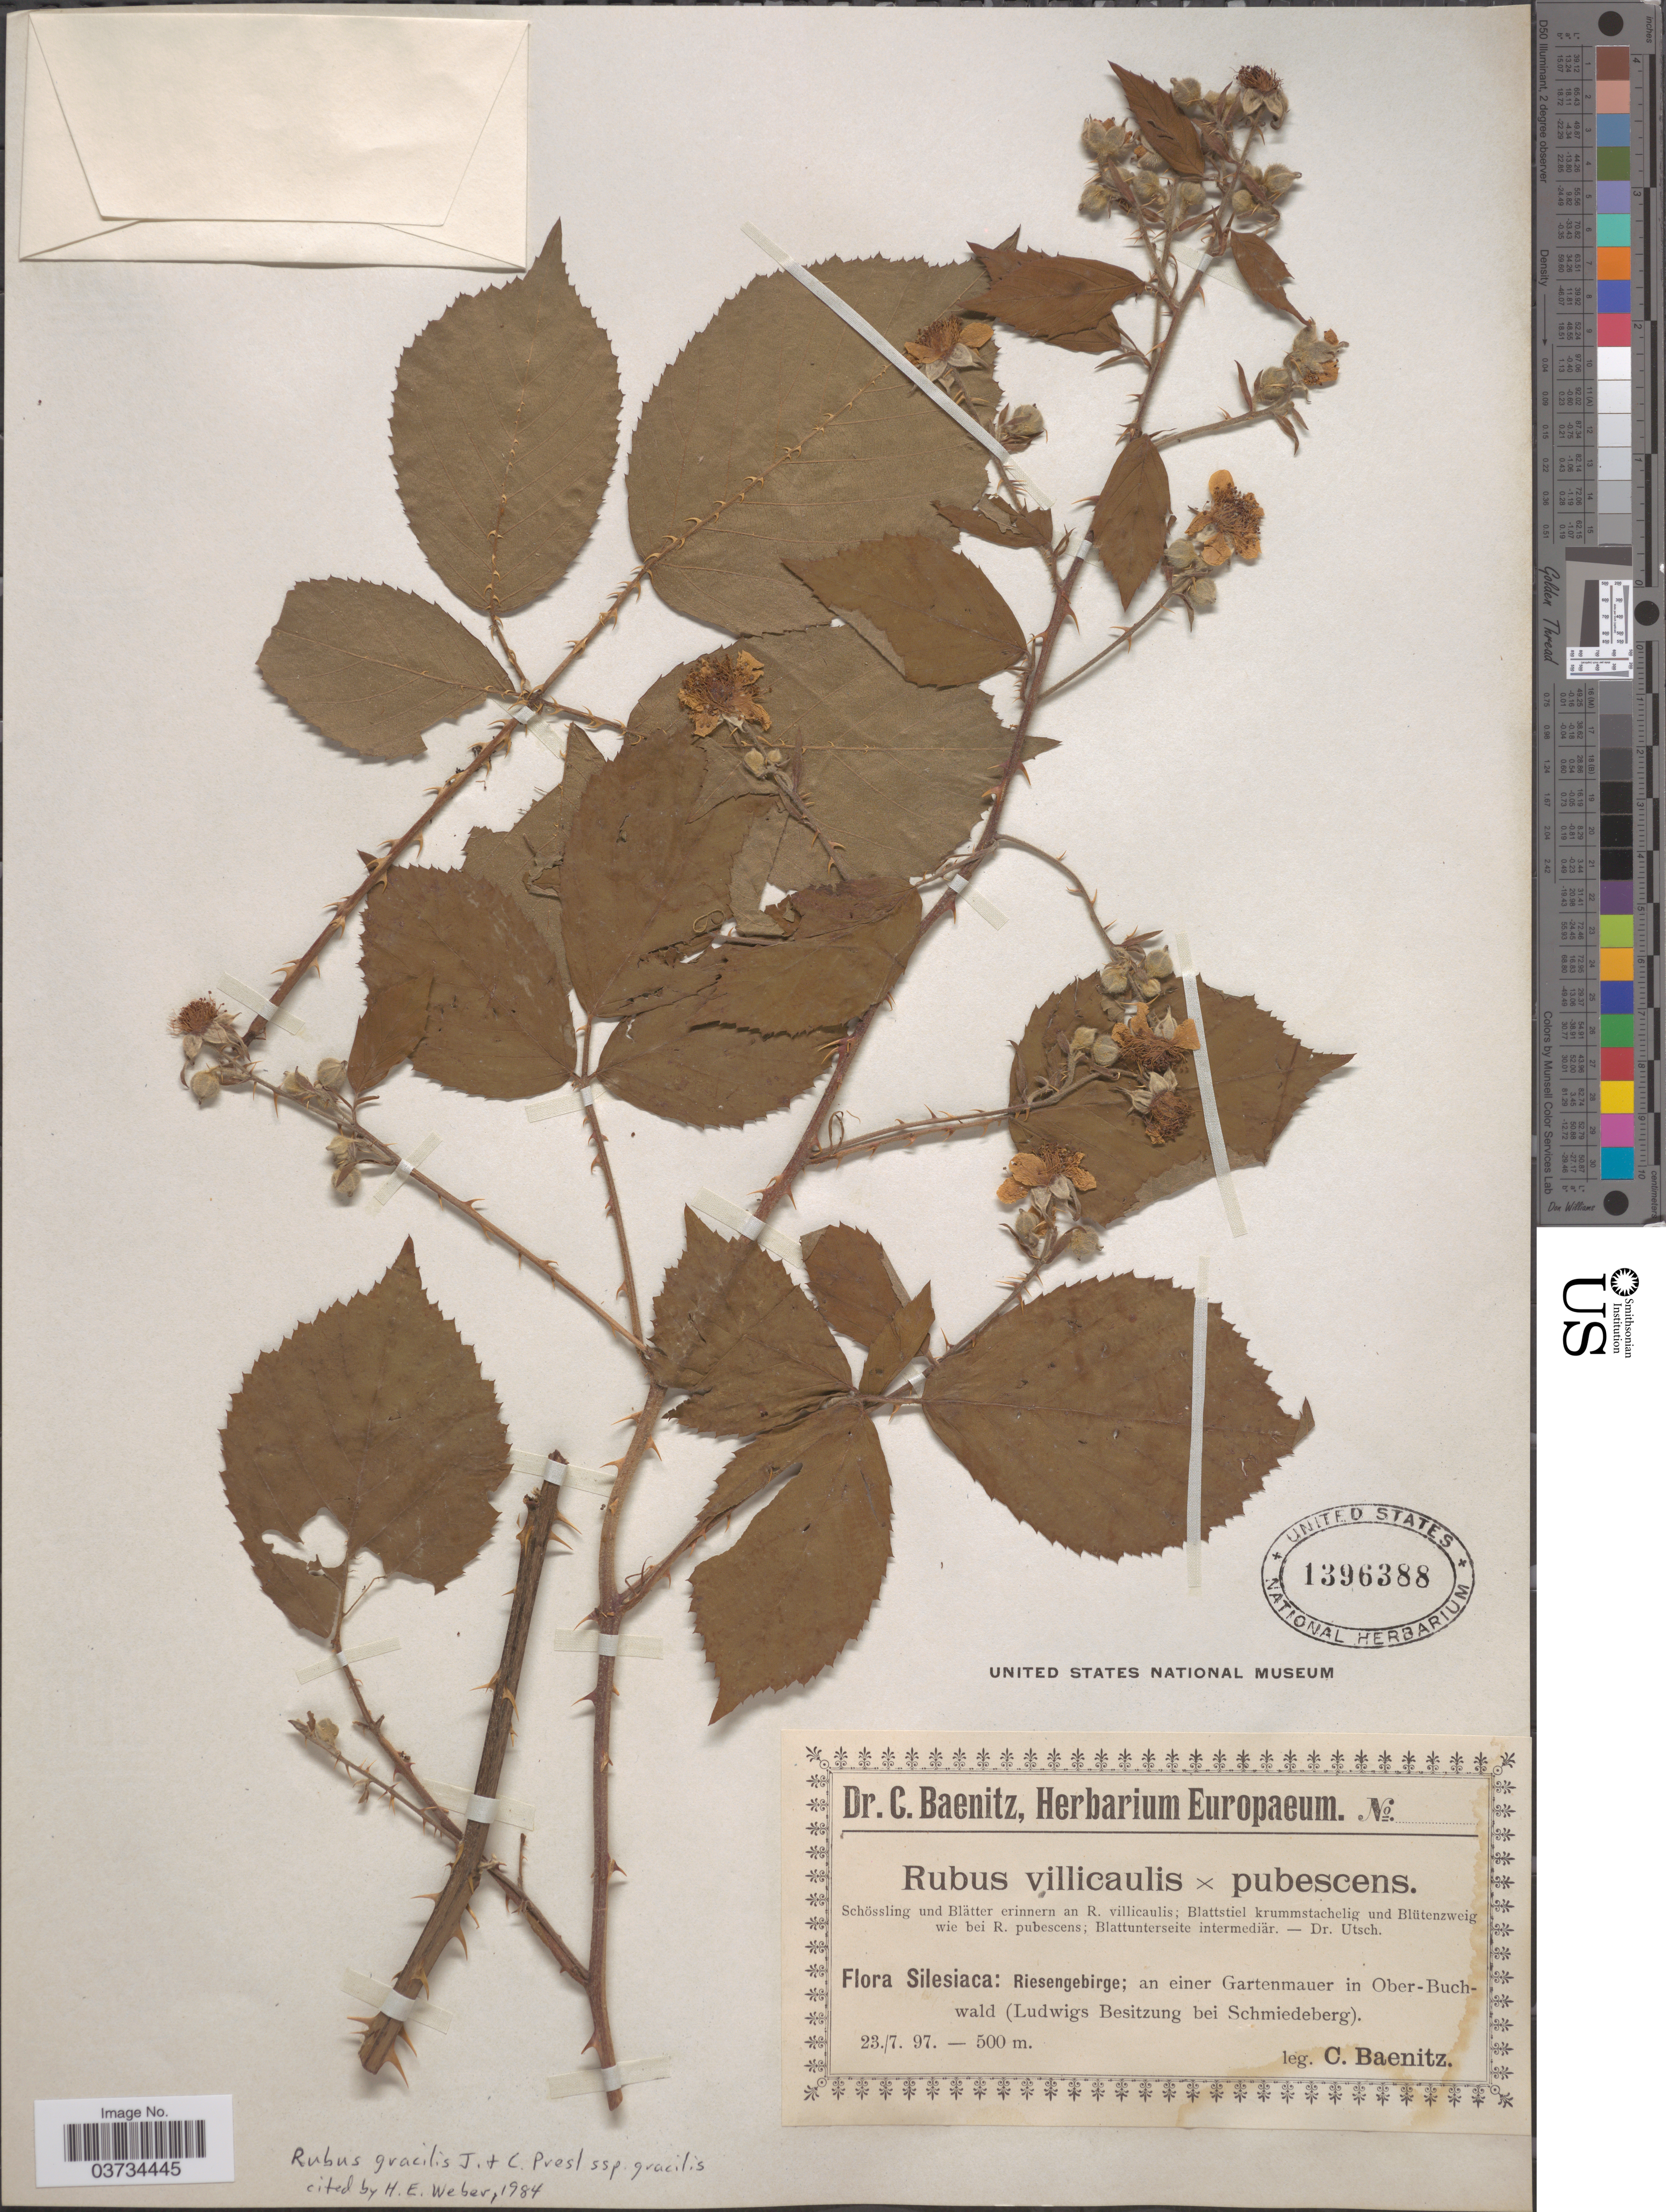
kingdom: Plantae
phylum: Tracheophyta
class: Magnoliopsida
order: Rosales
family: Rosaceae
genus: Rubus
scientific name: Rubus gracilis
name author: Roxb.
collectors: C. G. Baenitz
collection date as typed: Transcribed d/m/y: 23/7/97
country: Poland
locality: Silesiaca: Riesengebirge; an einer Gartenmauer in Ober-Buchwald (Ludwigs Besitzung bei Schmiedeberg).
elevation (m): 500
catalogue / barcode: US 1396388